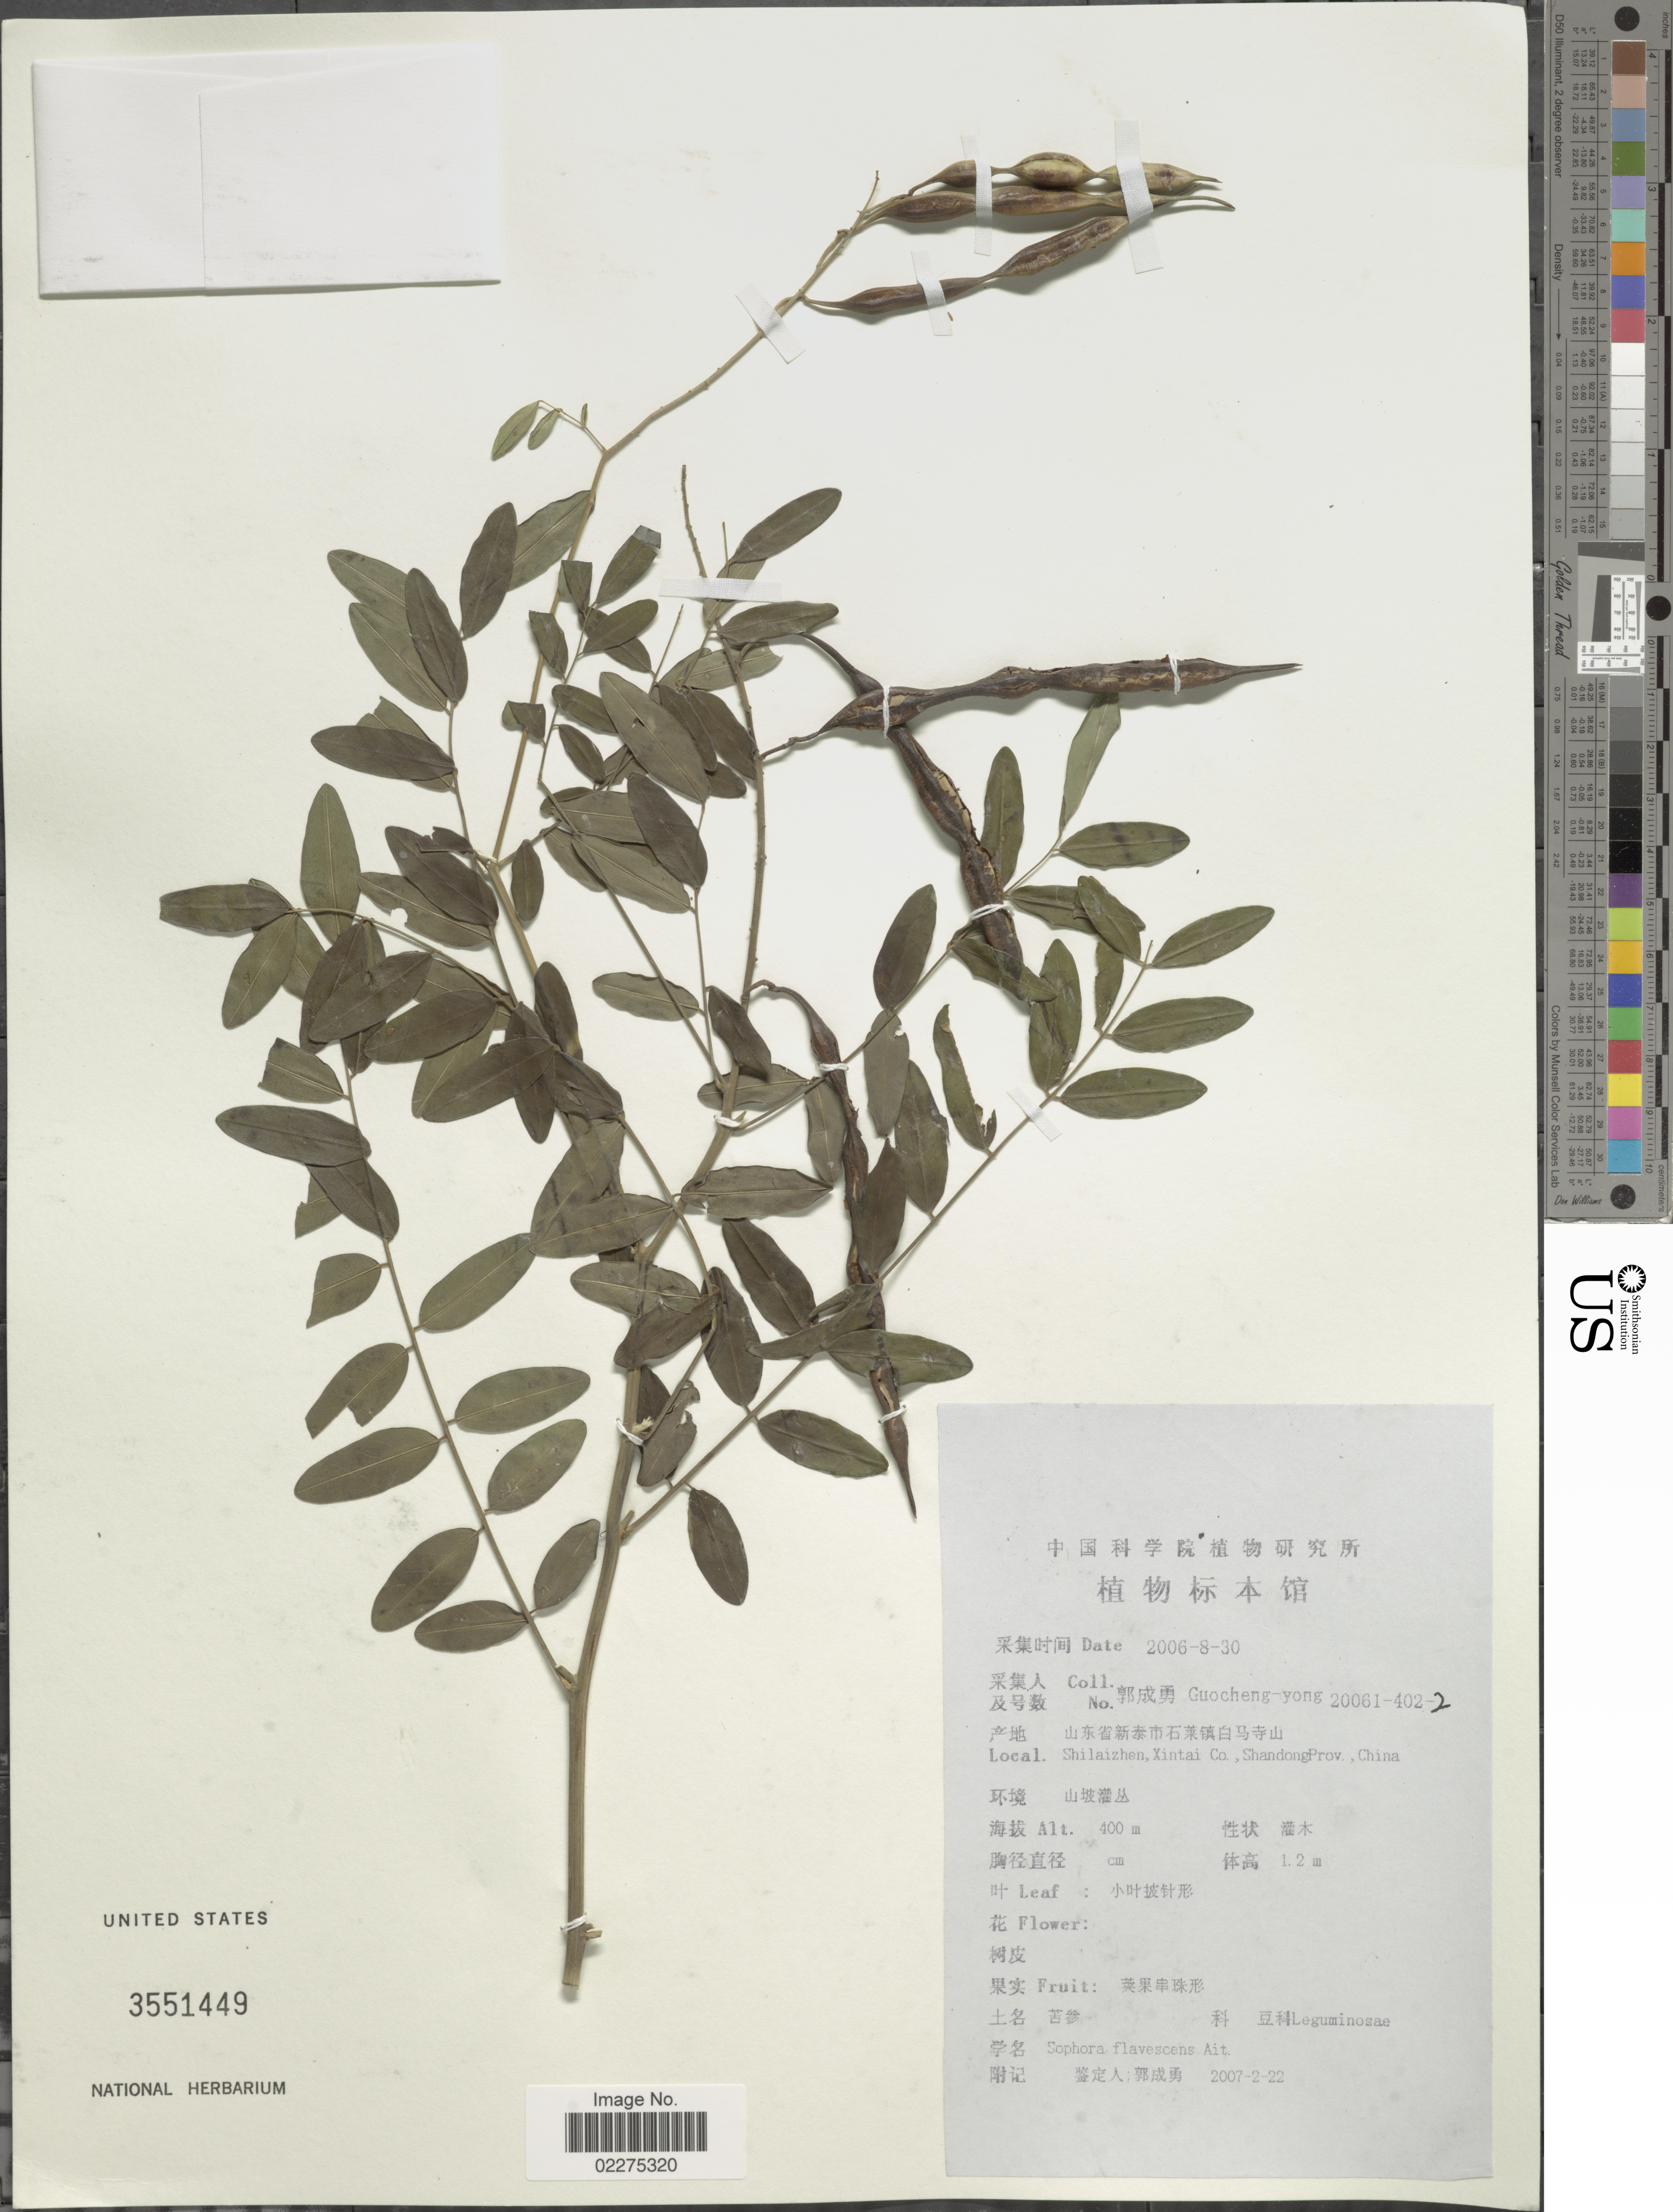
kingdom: Plantae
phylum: Tracheophyta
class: Magnoliopsida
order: Fabales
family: Fabaceae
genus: Sophora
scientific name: Sophora flavescens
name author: Aiton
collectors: Guo cheng-yong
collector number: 20061-402-2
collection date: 2006-08-30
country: China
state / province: Shandong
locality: Shilaizhen, Xintai Co.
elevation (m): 400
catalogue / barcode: US 3551449